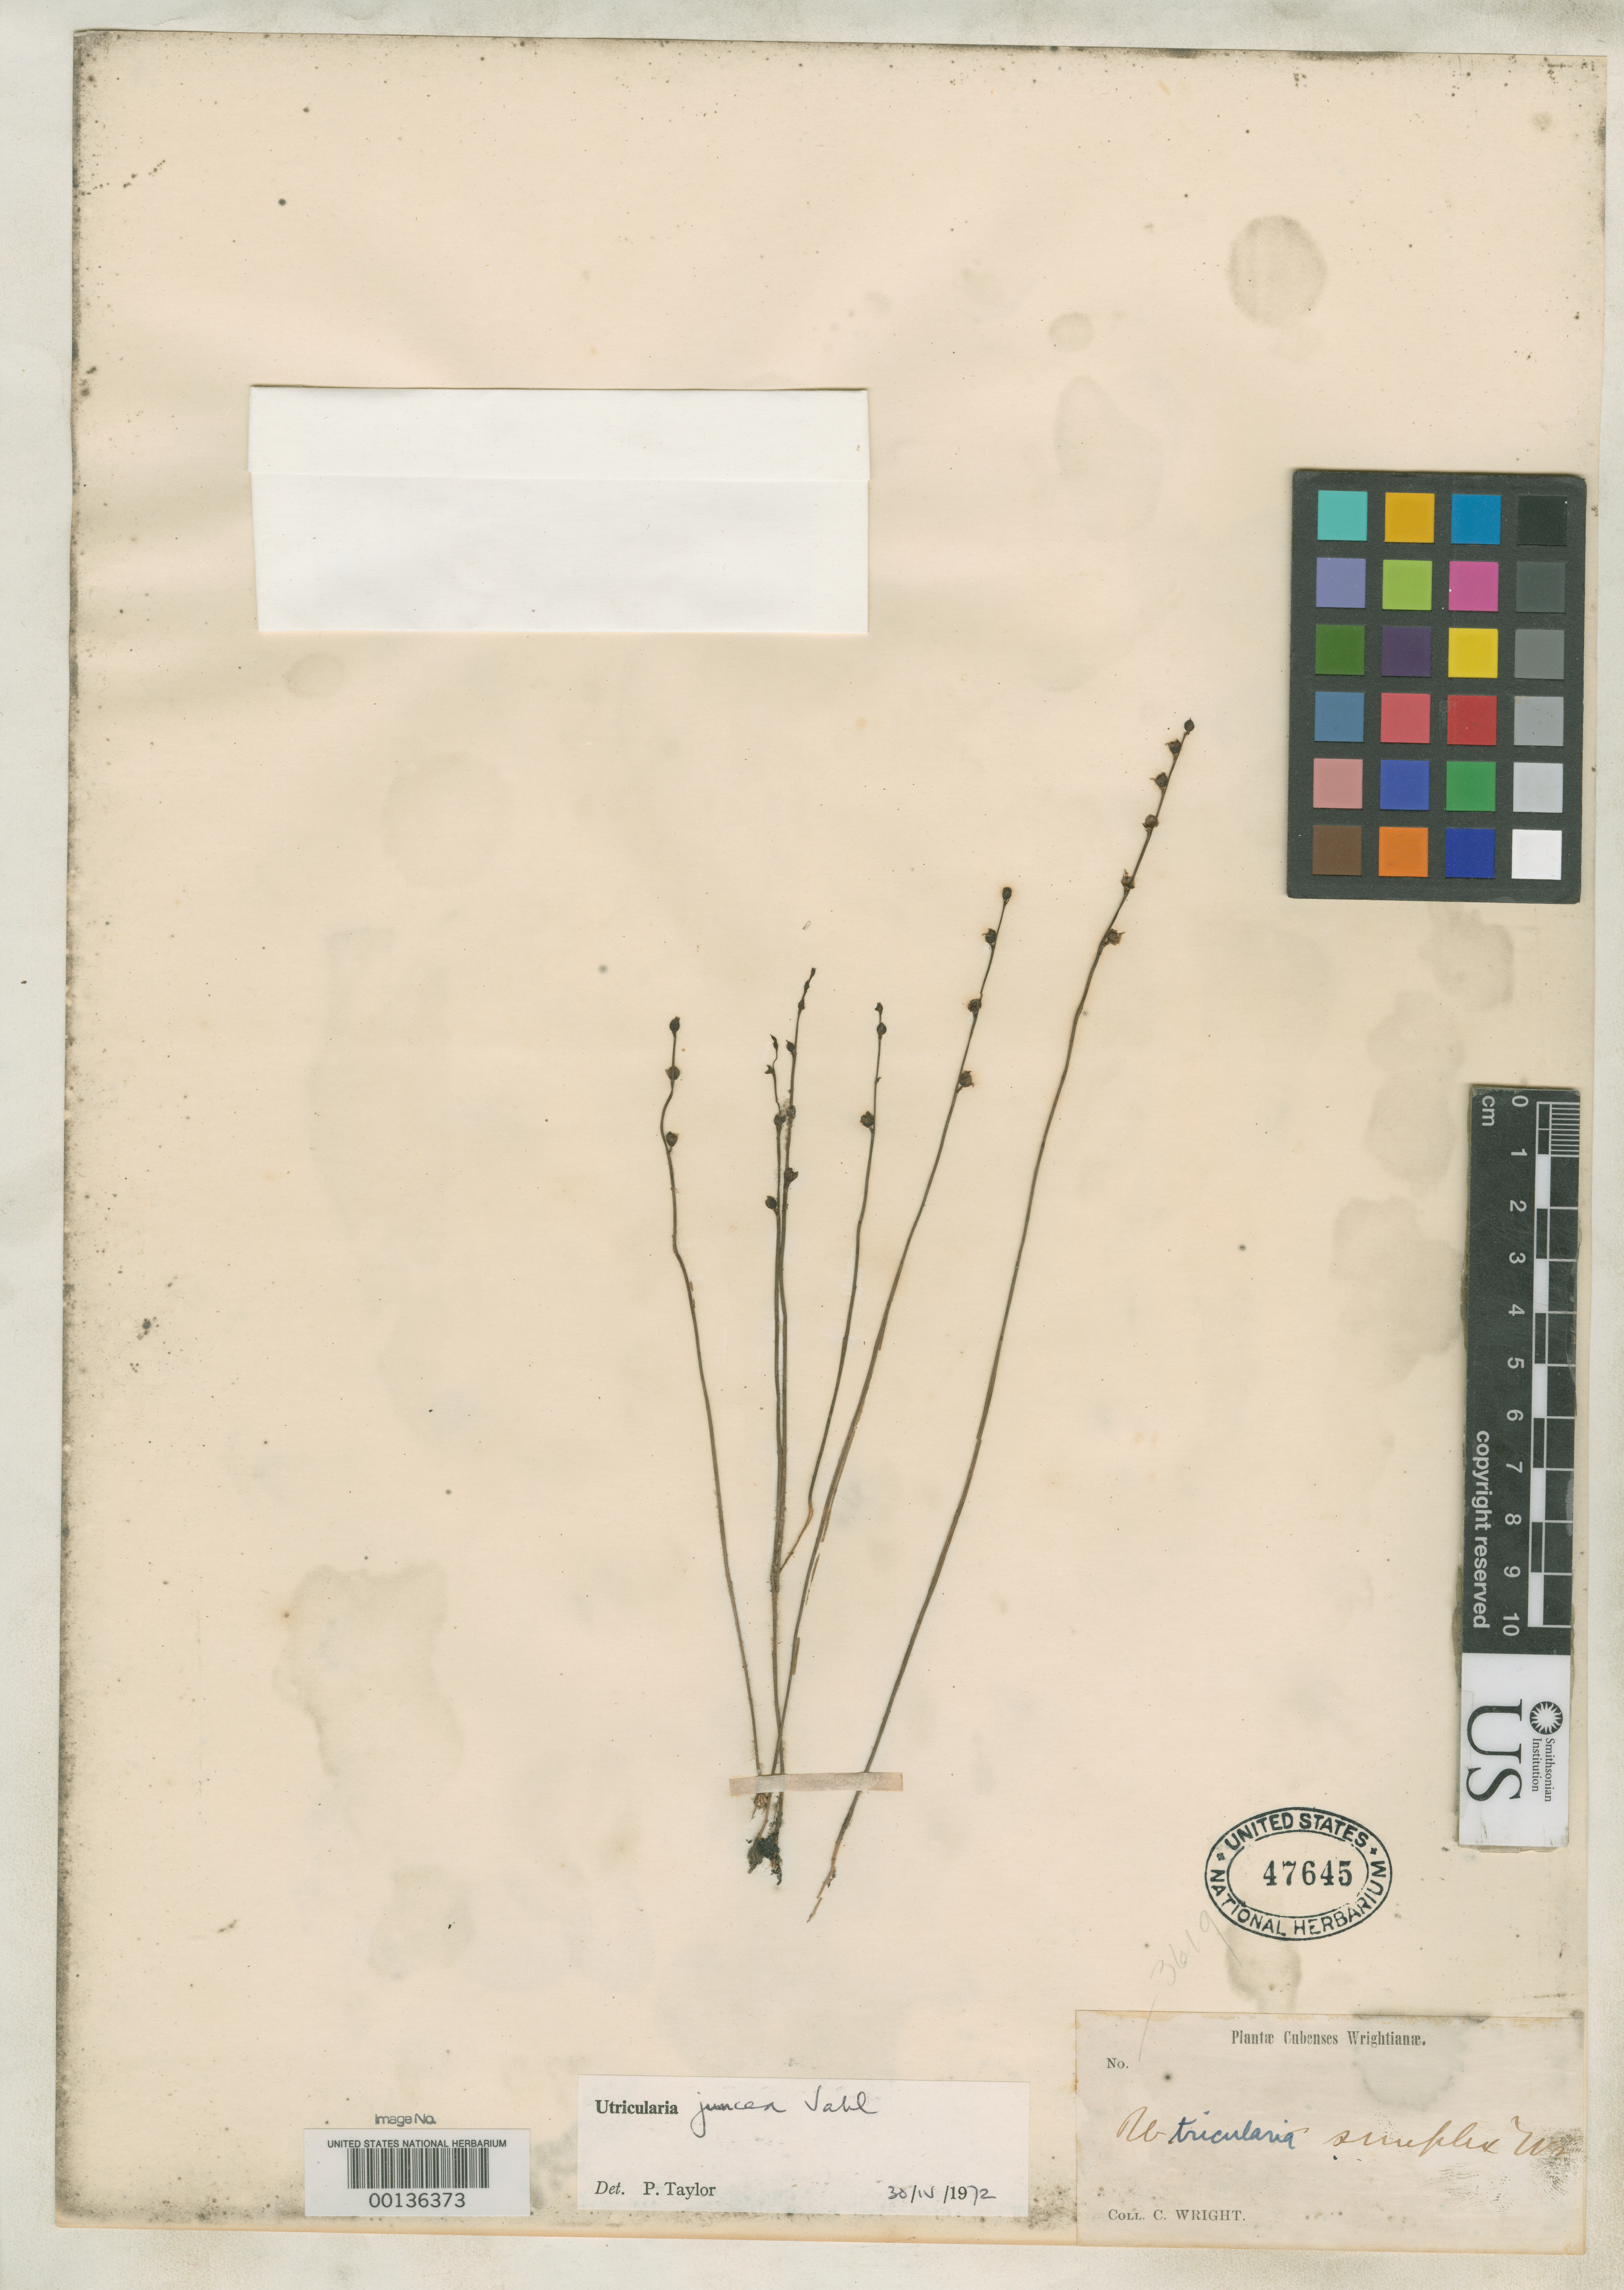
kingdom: Plantae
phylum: Tracheophyta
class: Magnoliopsida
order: Lamiales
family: Lentibulariaceae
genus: Utricularia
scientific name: Utricularia simplex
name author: C. Wright in Sauvalle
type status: Isotype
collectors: C. Wright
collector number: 3619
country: Cuba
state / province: Pinar del Río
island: Greater Antilles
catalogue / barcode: US 47645